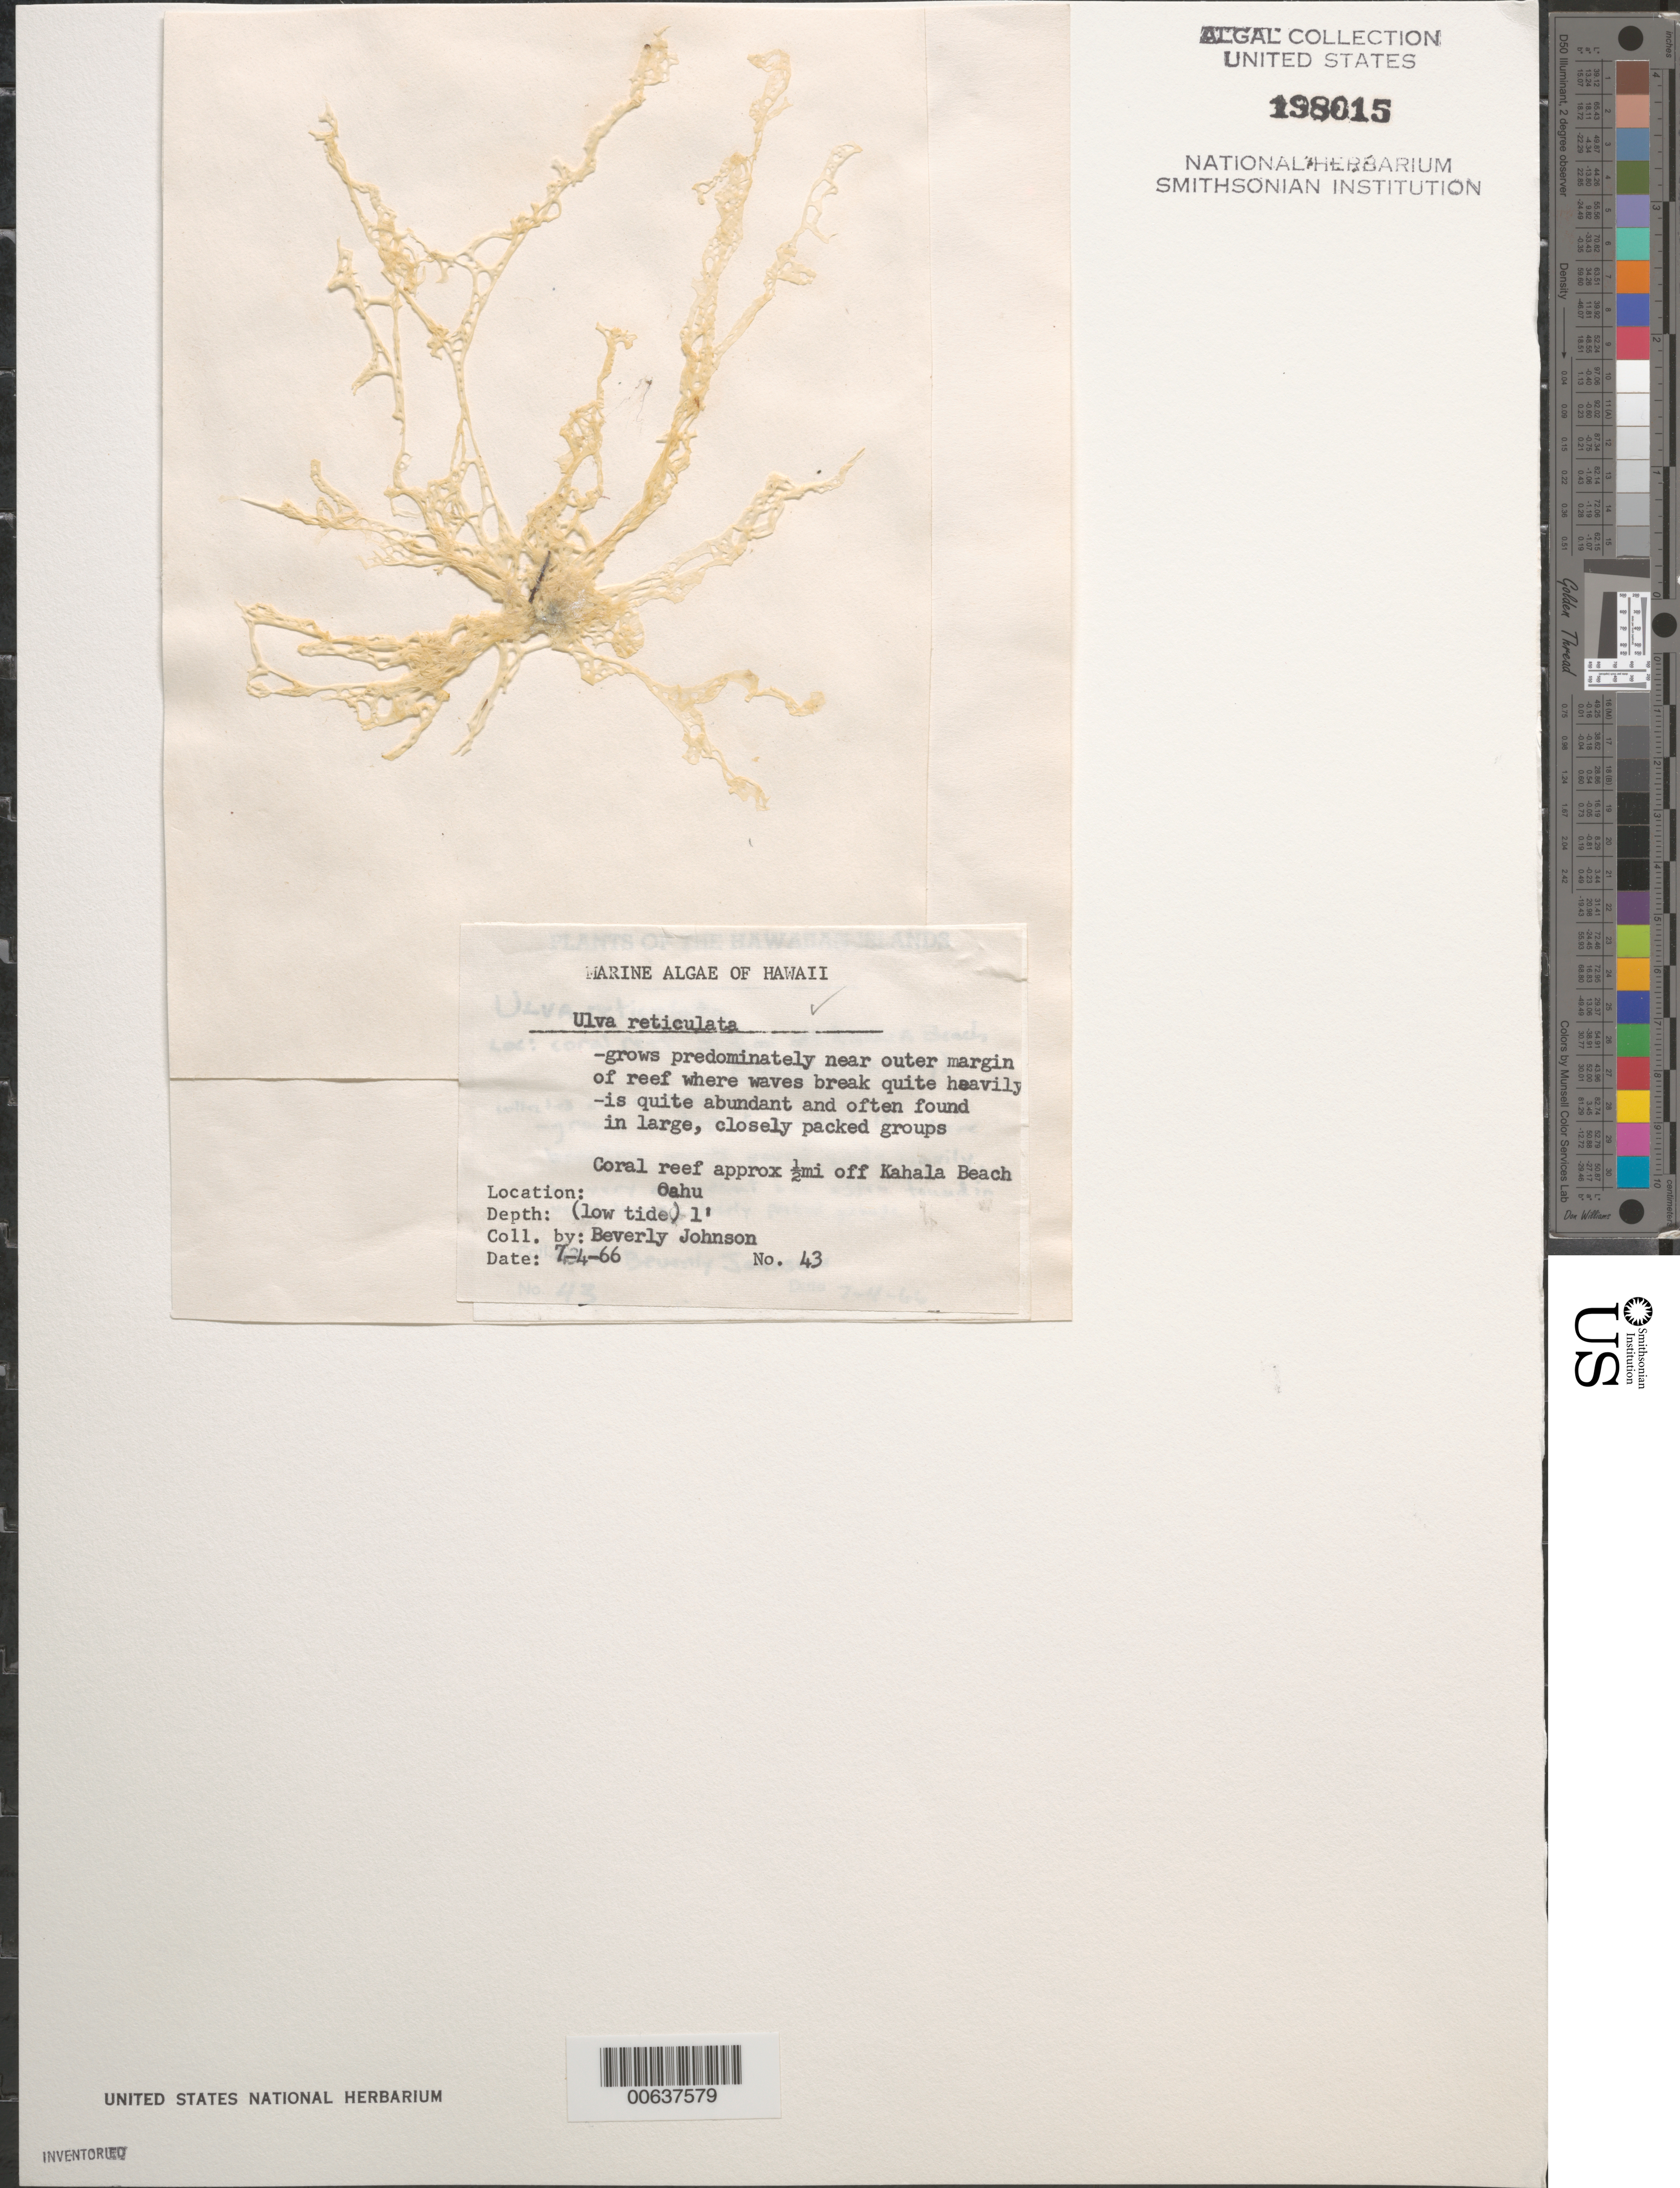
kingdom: Plantae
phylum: Chlorophyta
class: Ulvophyceae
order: Ulvales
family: Ulvaceae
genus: Ulva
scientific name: Ulva reticulata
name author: Forssk.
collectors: B. Johnson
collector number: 43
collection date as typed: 04 Jul 1966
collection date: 1966-07-04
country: United States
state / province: Hawaii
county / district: Honolulu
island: Oahu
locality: Reef ca. 0.5 mile off Kahala Beach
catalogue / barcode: US 198015